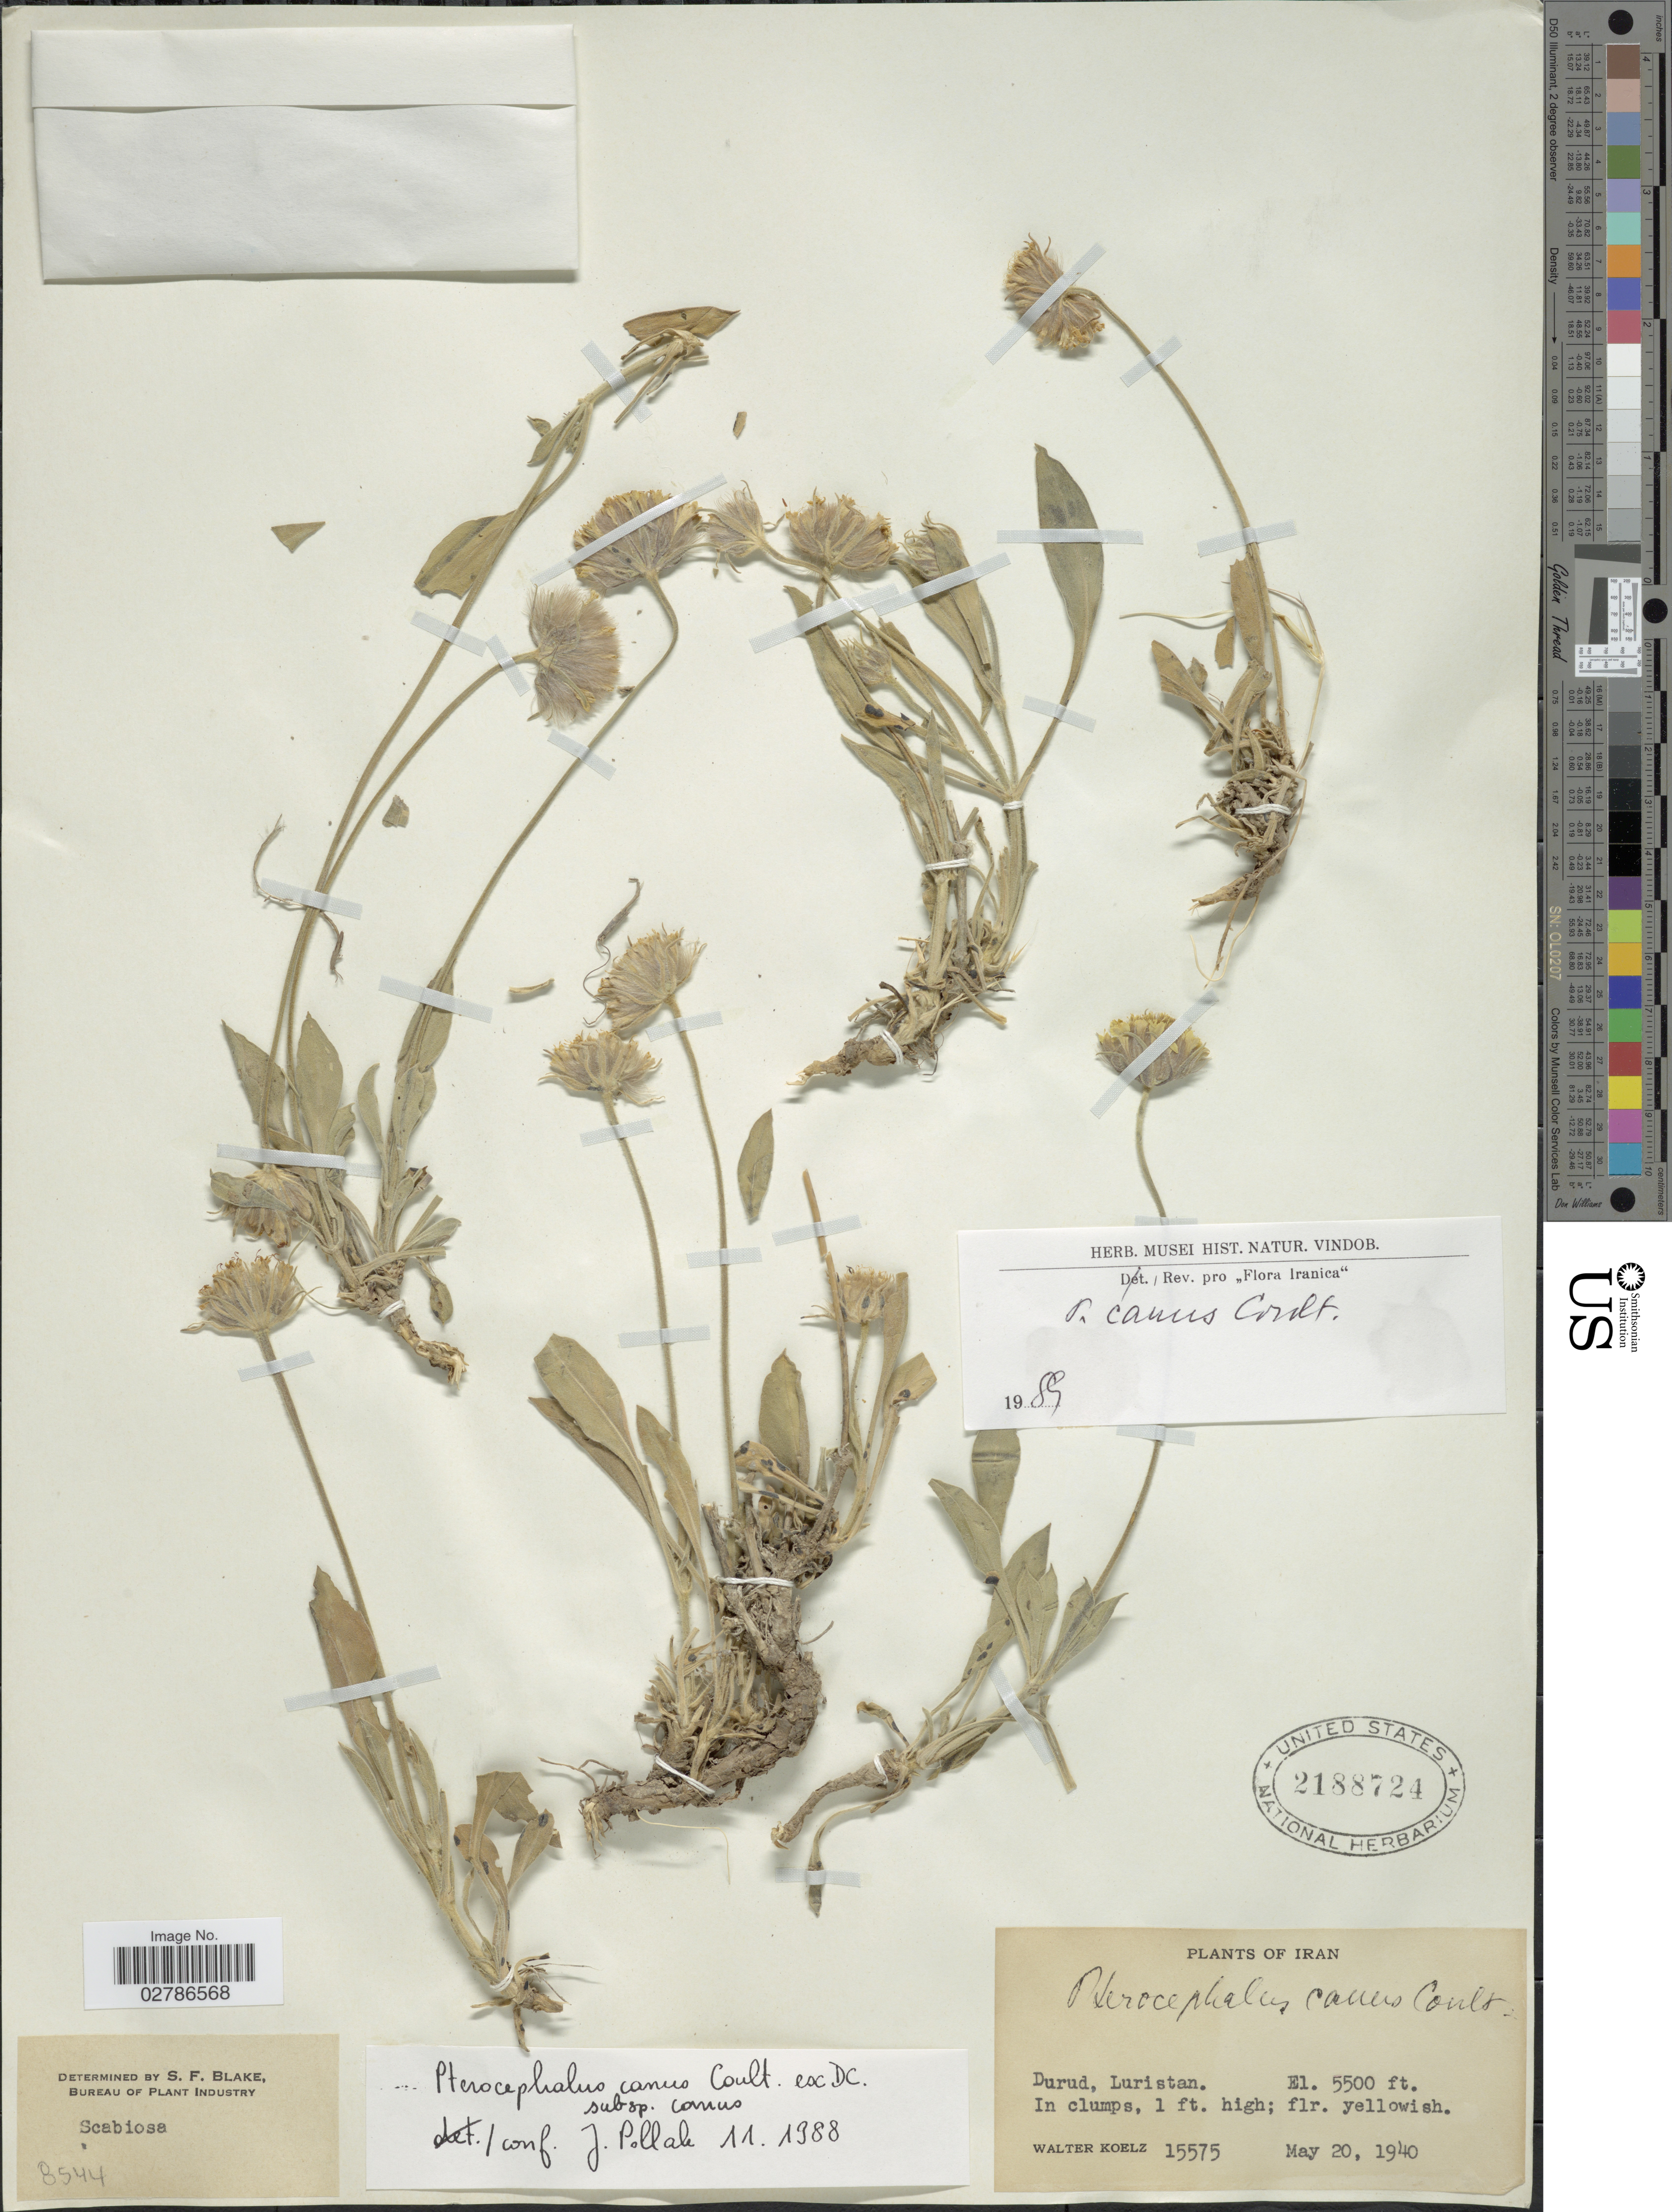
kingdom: Plantae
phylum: Tracheophyta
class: Magnoliopsida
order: Dipsacales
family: Caprifoliaceae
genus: Pterocephalus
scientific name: Pterocephalus canus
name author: Coult. ex DC.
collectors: W. N. Koelz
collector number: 15575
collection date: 1940-05-20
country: Iran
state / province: Hormozgan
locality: Durud, Luristan.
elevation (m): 1676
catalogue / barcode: US 2188724